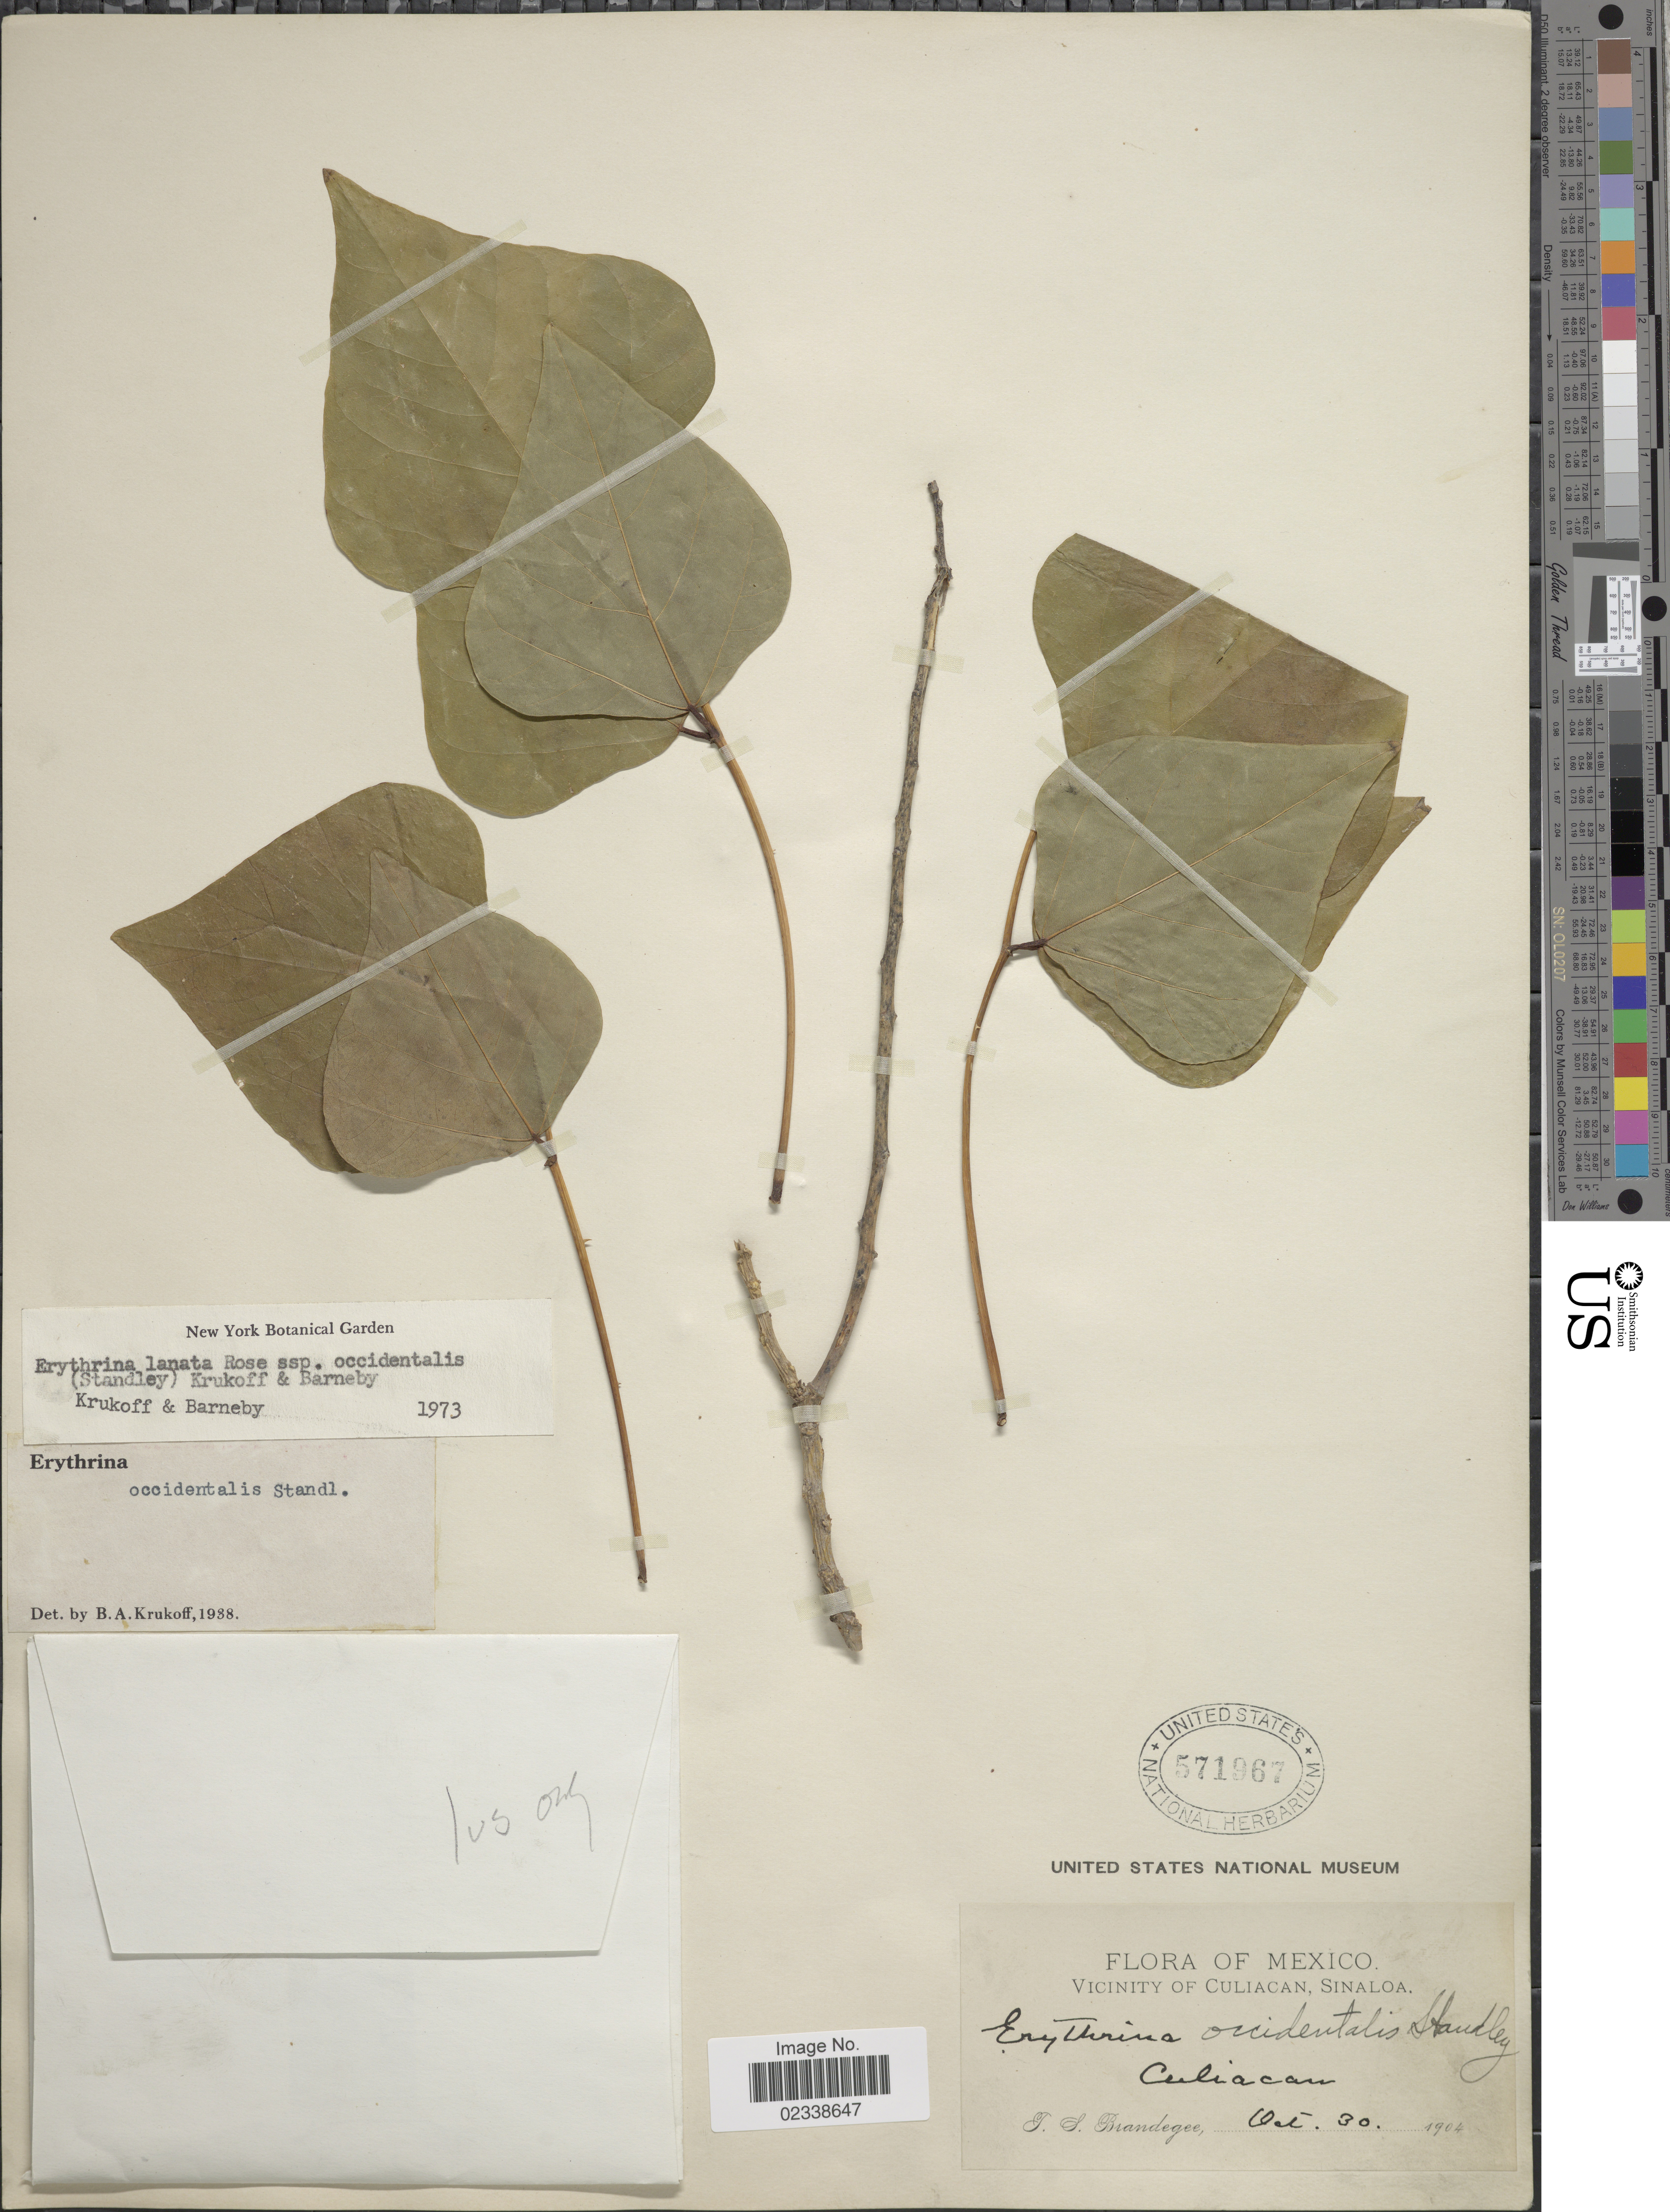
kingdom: Plantae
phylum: Tracheophyta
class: Magnoliopsida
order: Fabales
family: Fabaceae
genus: Erythrina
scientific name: Erythrina lanata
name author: Rose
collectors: T. S. Brandegee (herbarium)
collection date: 1904-10-30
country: Mexico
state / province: Sinaloa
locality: Vicinity of Culiacan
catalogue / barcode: US 571967